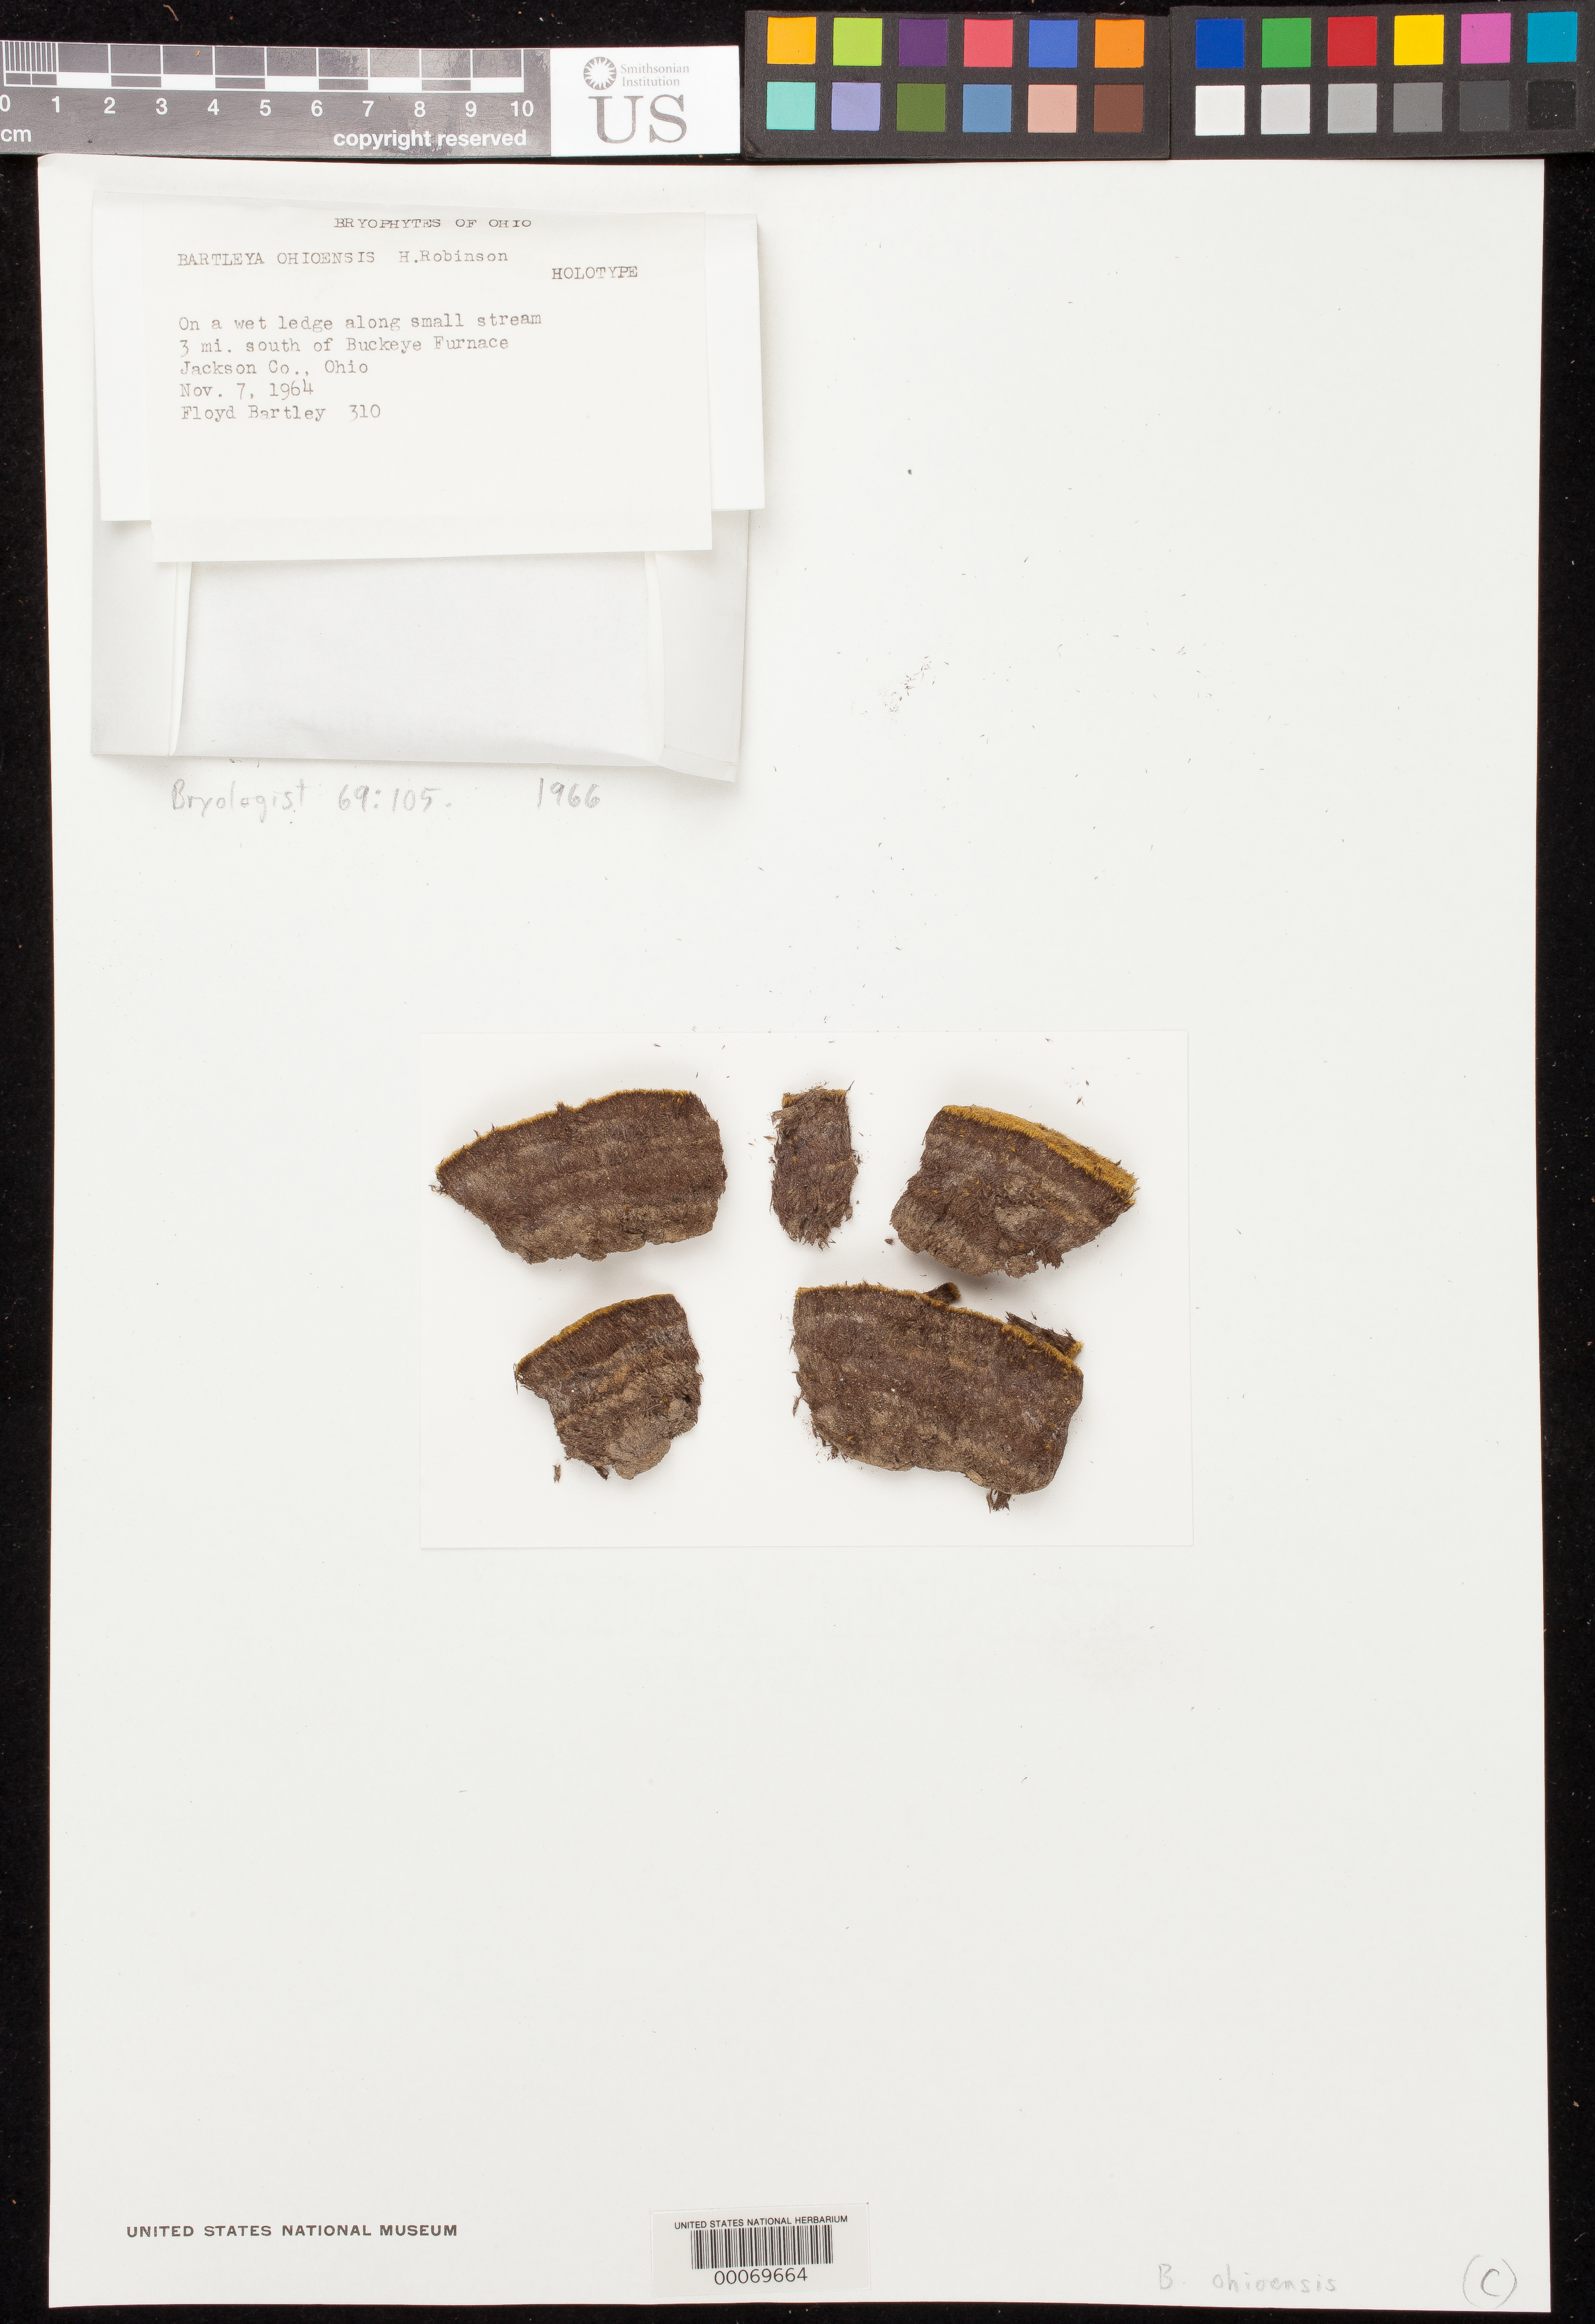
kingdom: Plantae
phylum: Bryophyta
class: Bryopsida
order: Dicranales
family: Dicranellaceae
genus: Bartleya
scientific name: Bartleya ohioensis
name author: H. Rob.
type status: Holotype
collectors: F. Bartley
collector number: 310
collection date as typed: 07 Nov 1964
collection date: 1964-11-07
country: United States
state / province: Ohio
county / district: Jackson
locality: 3 mi S of Buckeye Furnace.